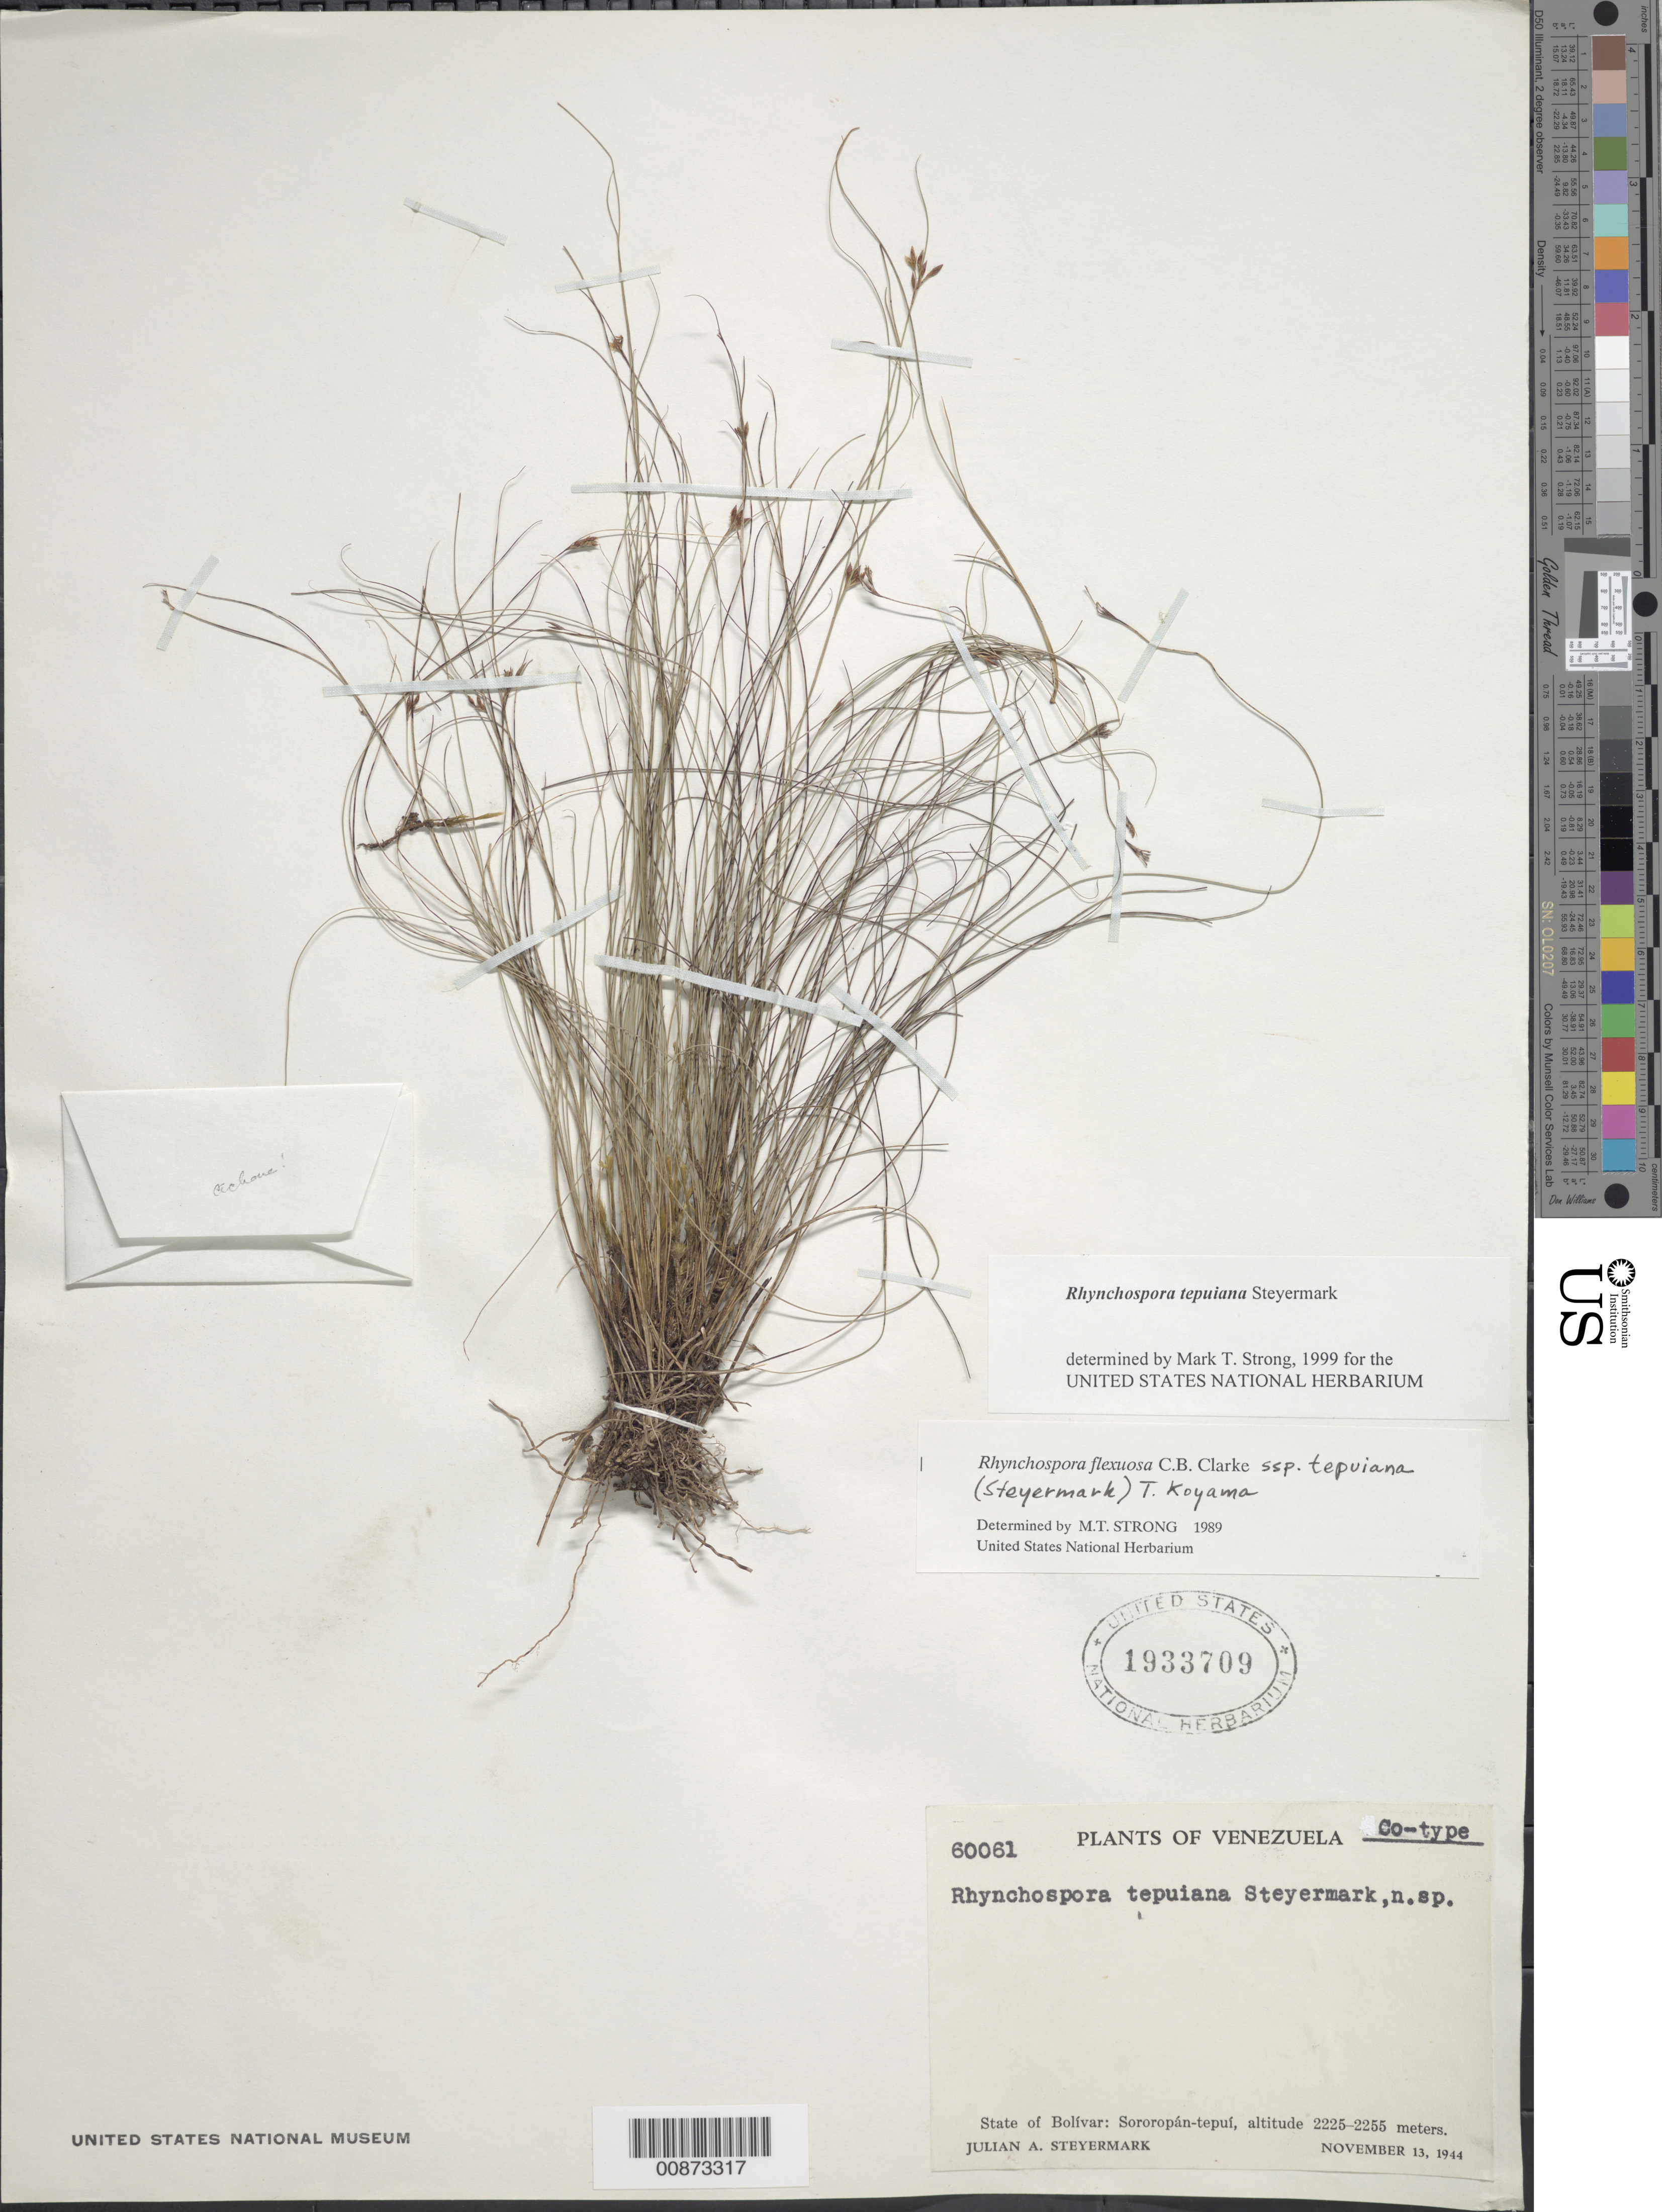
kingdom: Plantae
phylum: Tracheophyta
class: Liliopsida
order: Poales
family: Cyperaceae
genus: Rhynchospora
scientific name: Rhynchospora tepuiana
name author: Steyerm.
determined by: Strong, M. T., (US), Smithsonian Institution - National Museum of Natural History (UNITED STATES)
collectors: J. Steyermark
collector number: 60061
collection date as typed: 13-Nov-44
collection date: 1944-11-13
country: Venezuela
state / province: Bolívar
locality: Sororopán-tepuí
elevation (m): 2225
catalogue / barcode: US 1933709